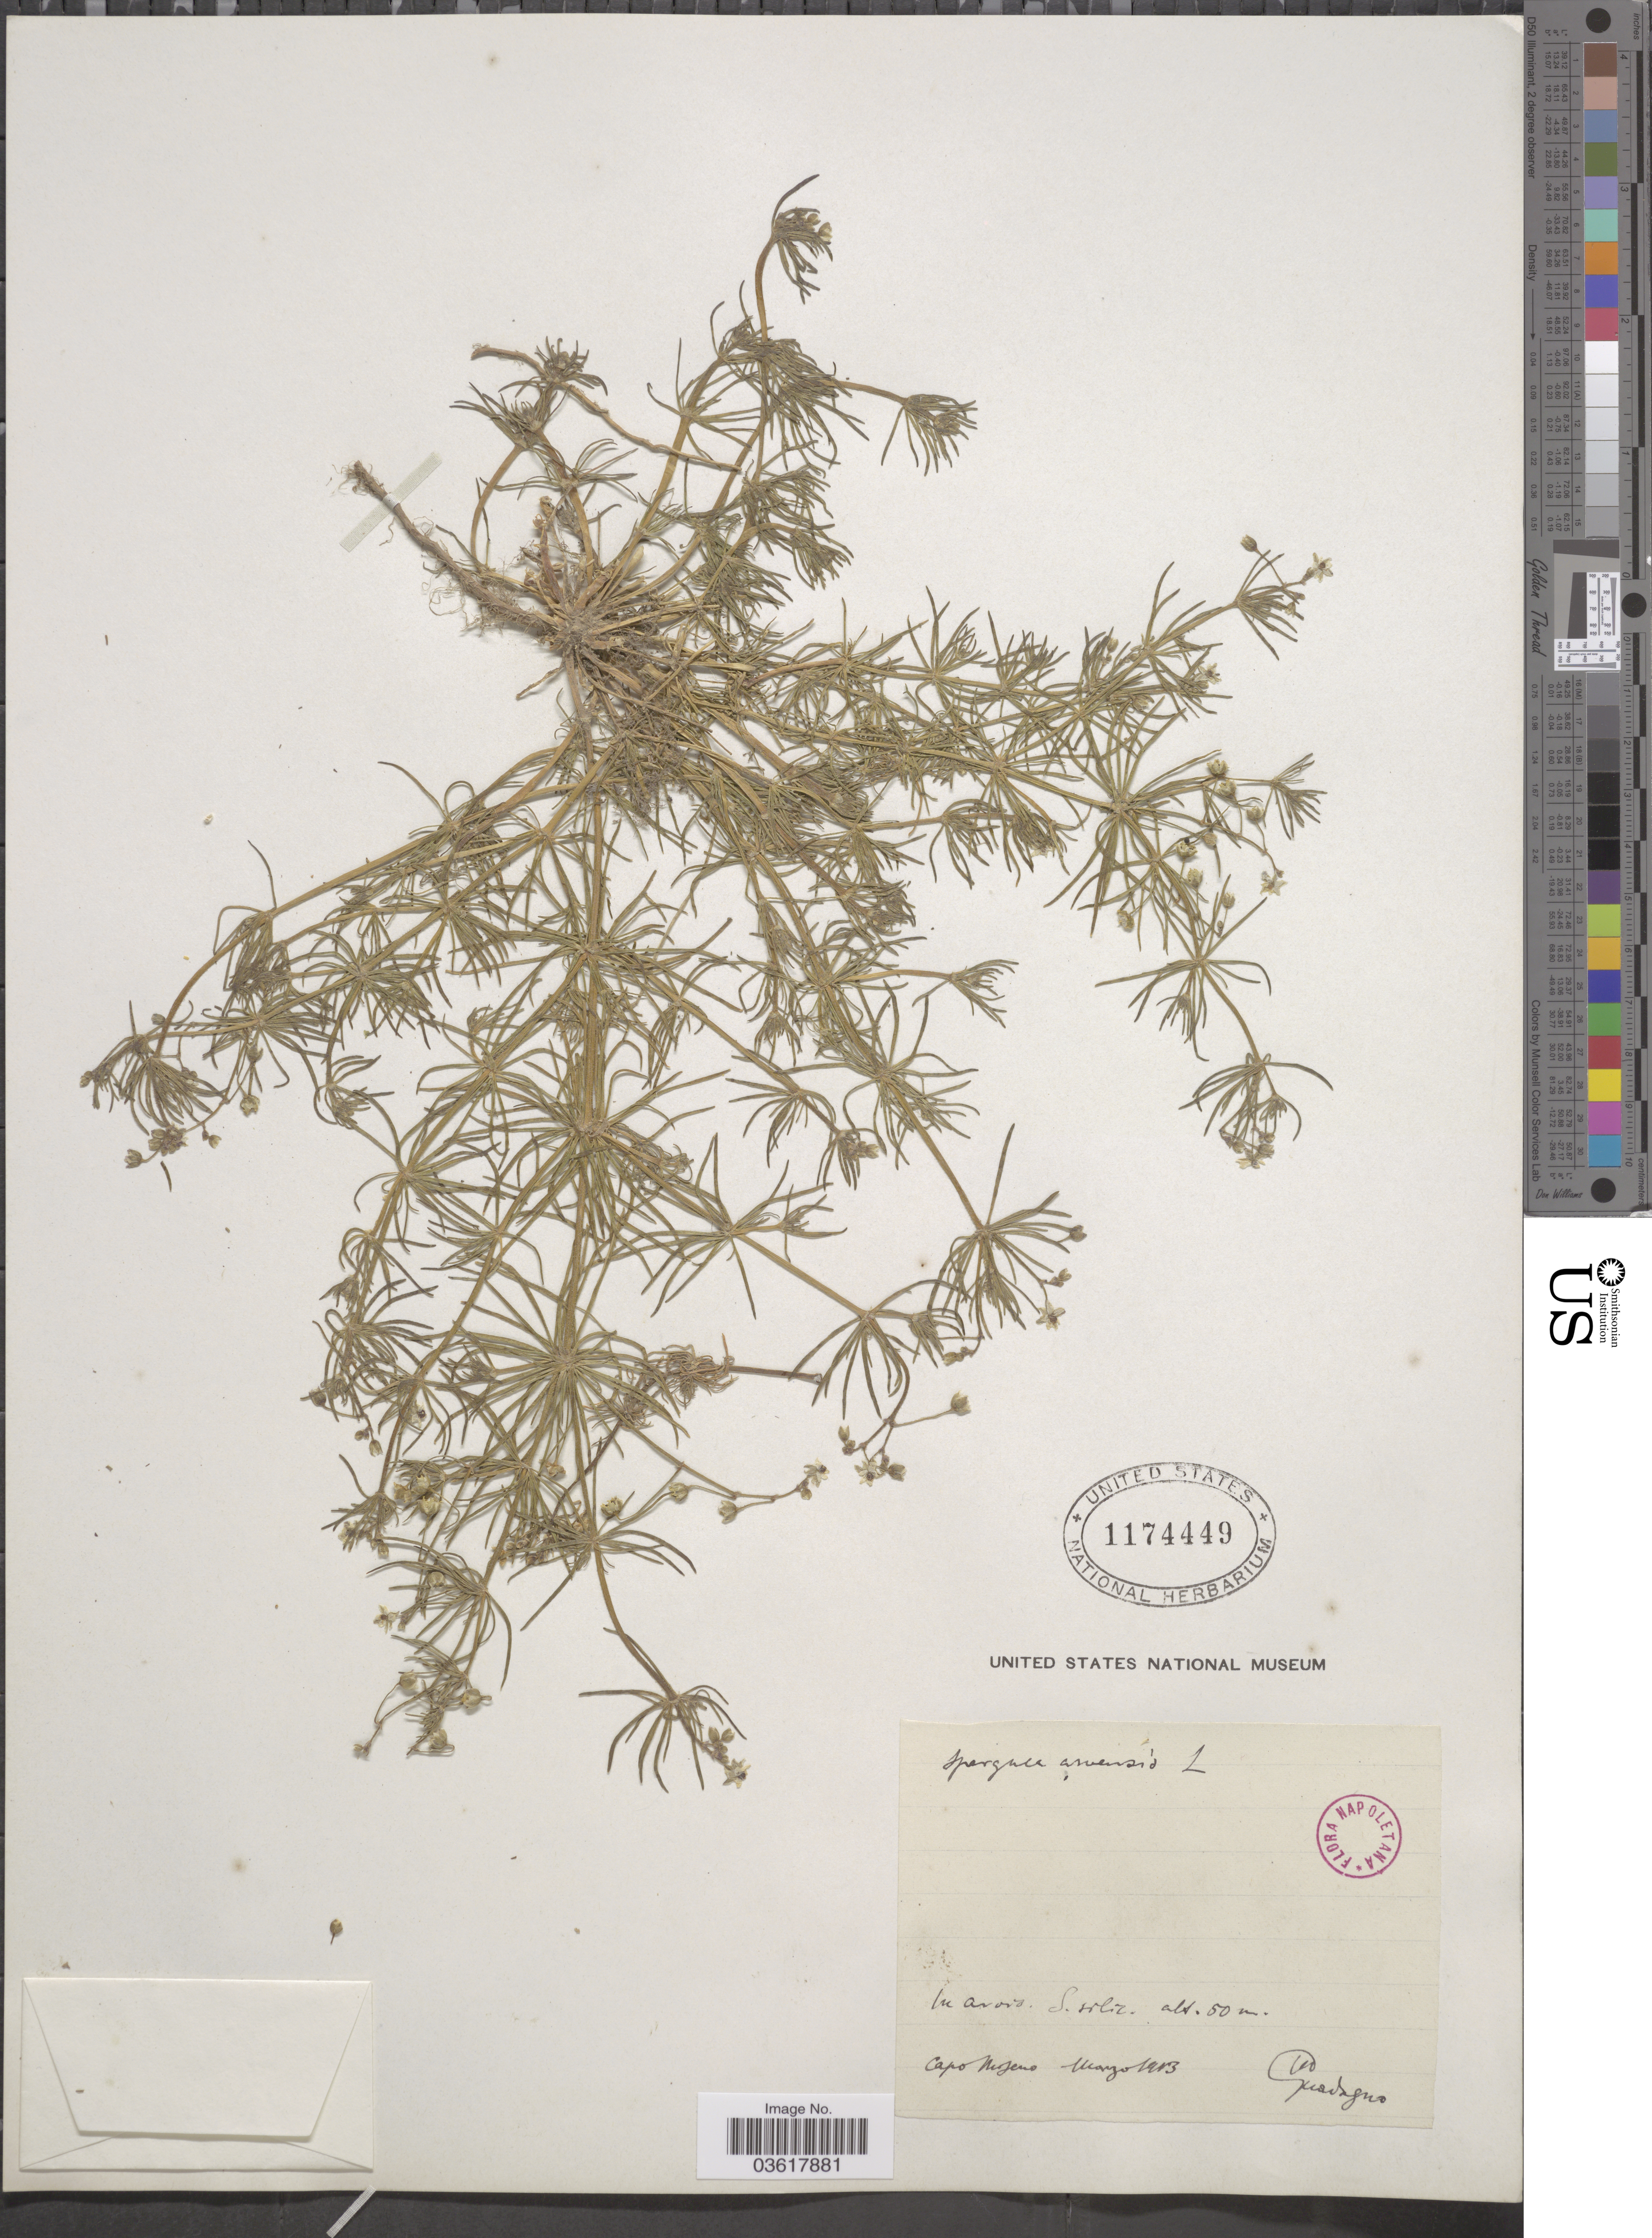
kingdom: Plantae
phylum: Tracheophyta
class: Magnoliopsida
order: Caryophyllales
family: Caryophyllaceae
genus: Spergula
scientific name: Spergula arvensis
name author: L.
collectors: Guadagno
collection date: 1913-03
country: Italy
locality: S. silic. Capo Miseno.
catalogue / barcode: US 1174449